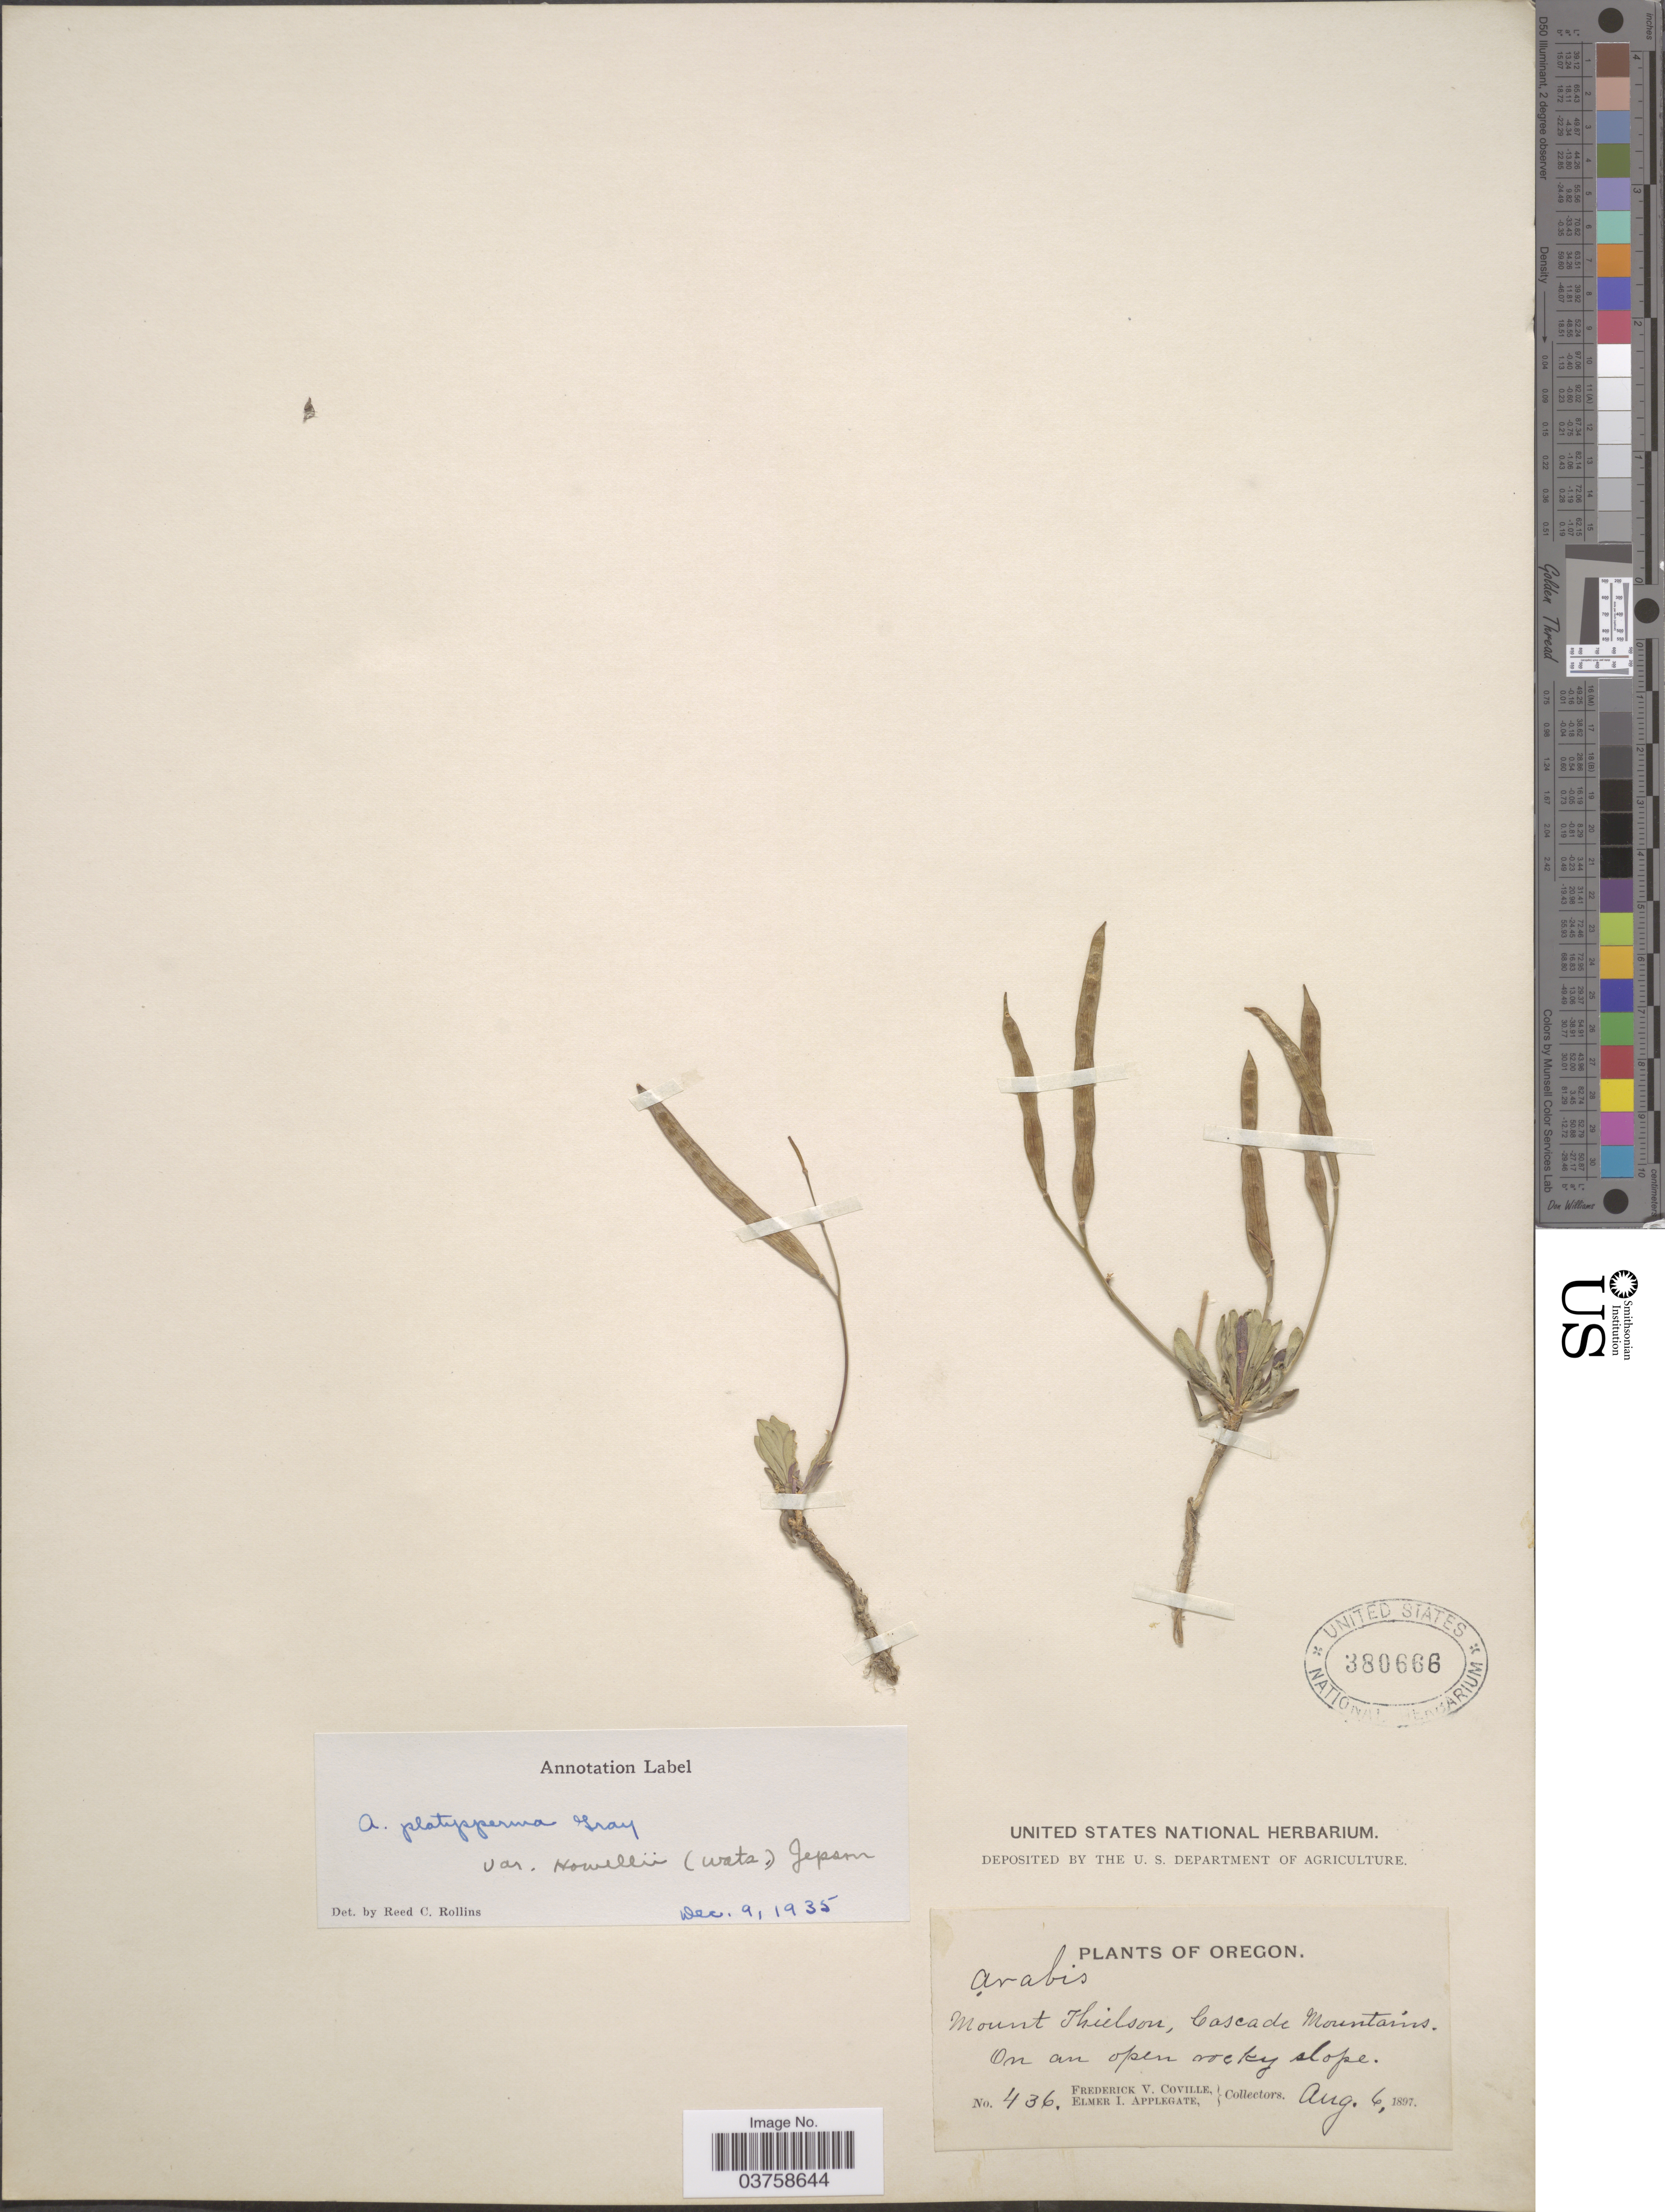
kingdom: Plantae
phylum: Tracheophyta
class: Magnoliopsida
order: Brassicales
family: Brassicaceae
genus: Arabis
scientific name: Arabis platysperma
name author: A. Gray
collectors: F. V. Coville & E. I. Applegate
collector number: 436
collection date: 1897-08-06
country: United States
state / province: Oregon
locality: Mount Thielson, Cascade Mountains.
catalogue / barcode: US 380666